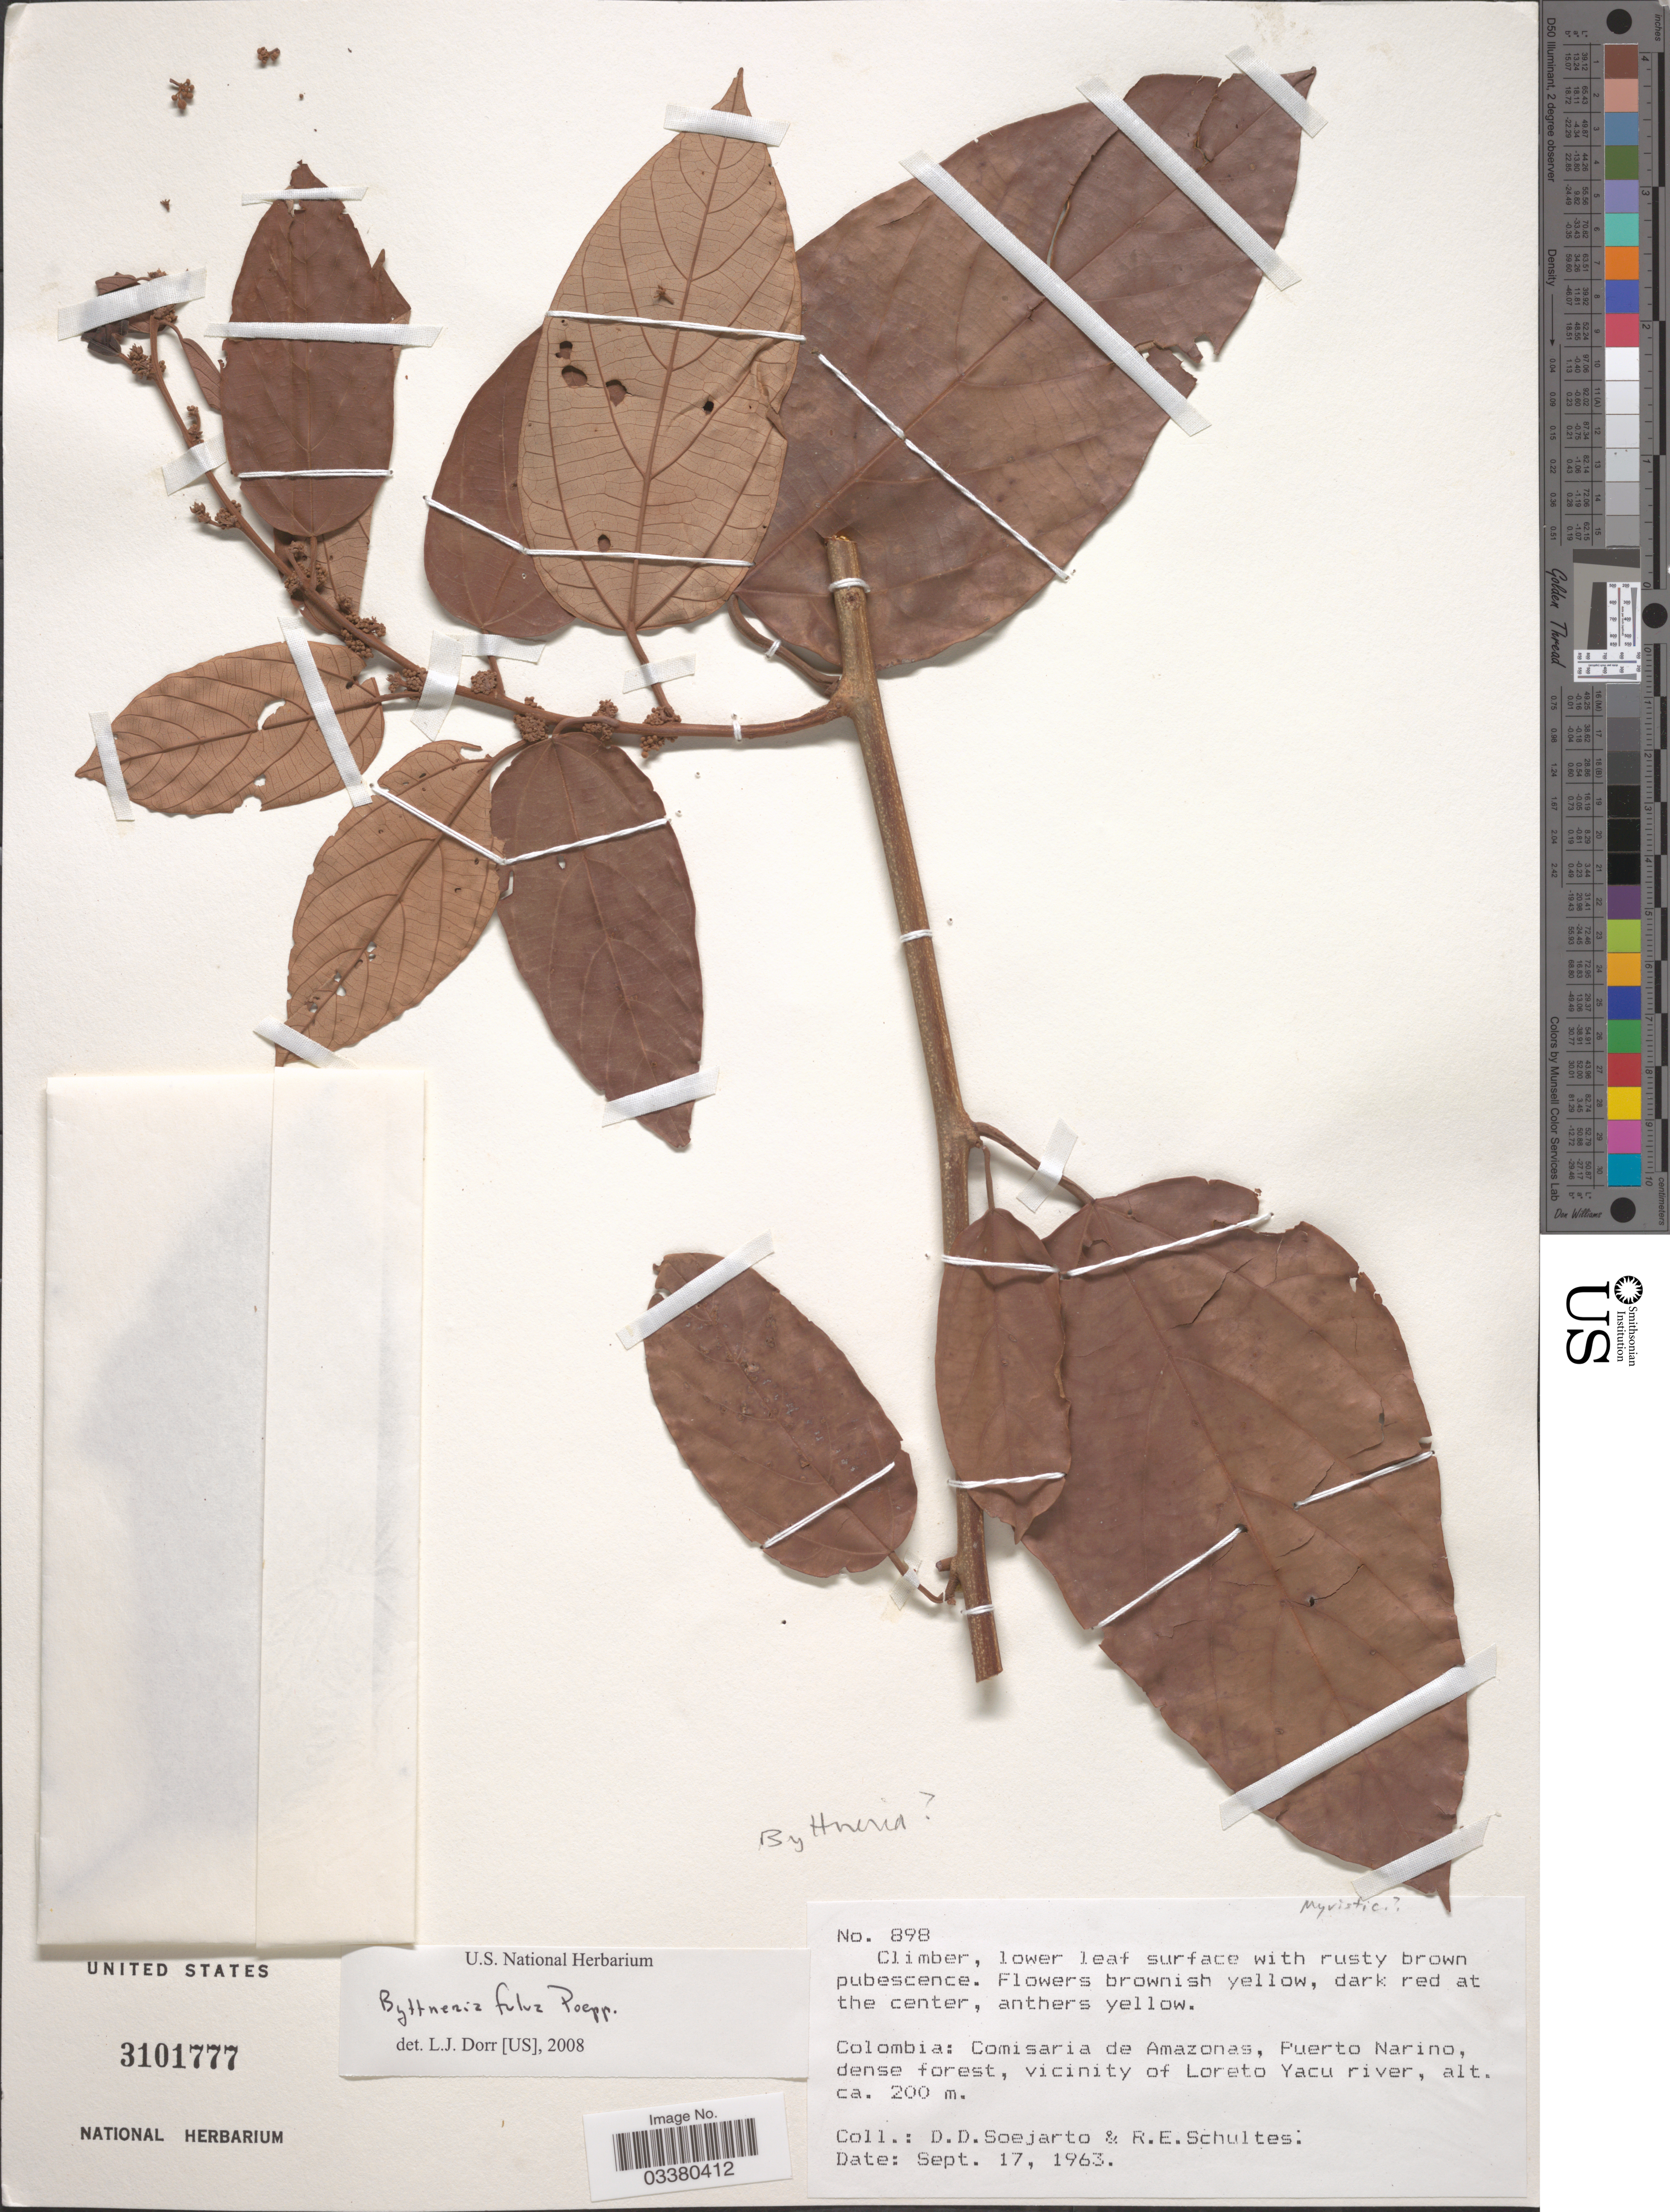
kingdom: Plantae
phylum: Tracheophyta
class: Magnoliopsida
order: Malvales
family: Malvaceae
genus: Byttneria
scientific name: Byttneria fulva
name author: Poepp.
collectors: R. E. Schultes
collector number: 898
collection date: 1963-09-17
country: Colombia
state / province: Amazônas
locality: Comisaria de Amazonas, Puerto Narino, dense forest, vicinity of Loreto Yacu river.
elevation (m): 200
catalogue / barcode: US 3101777